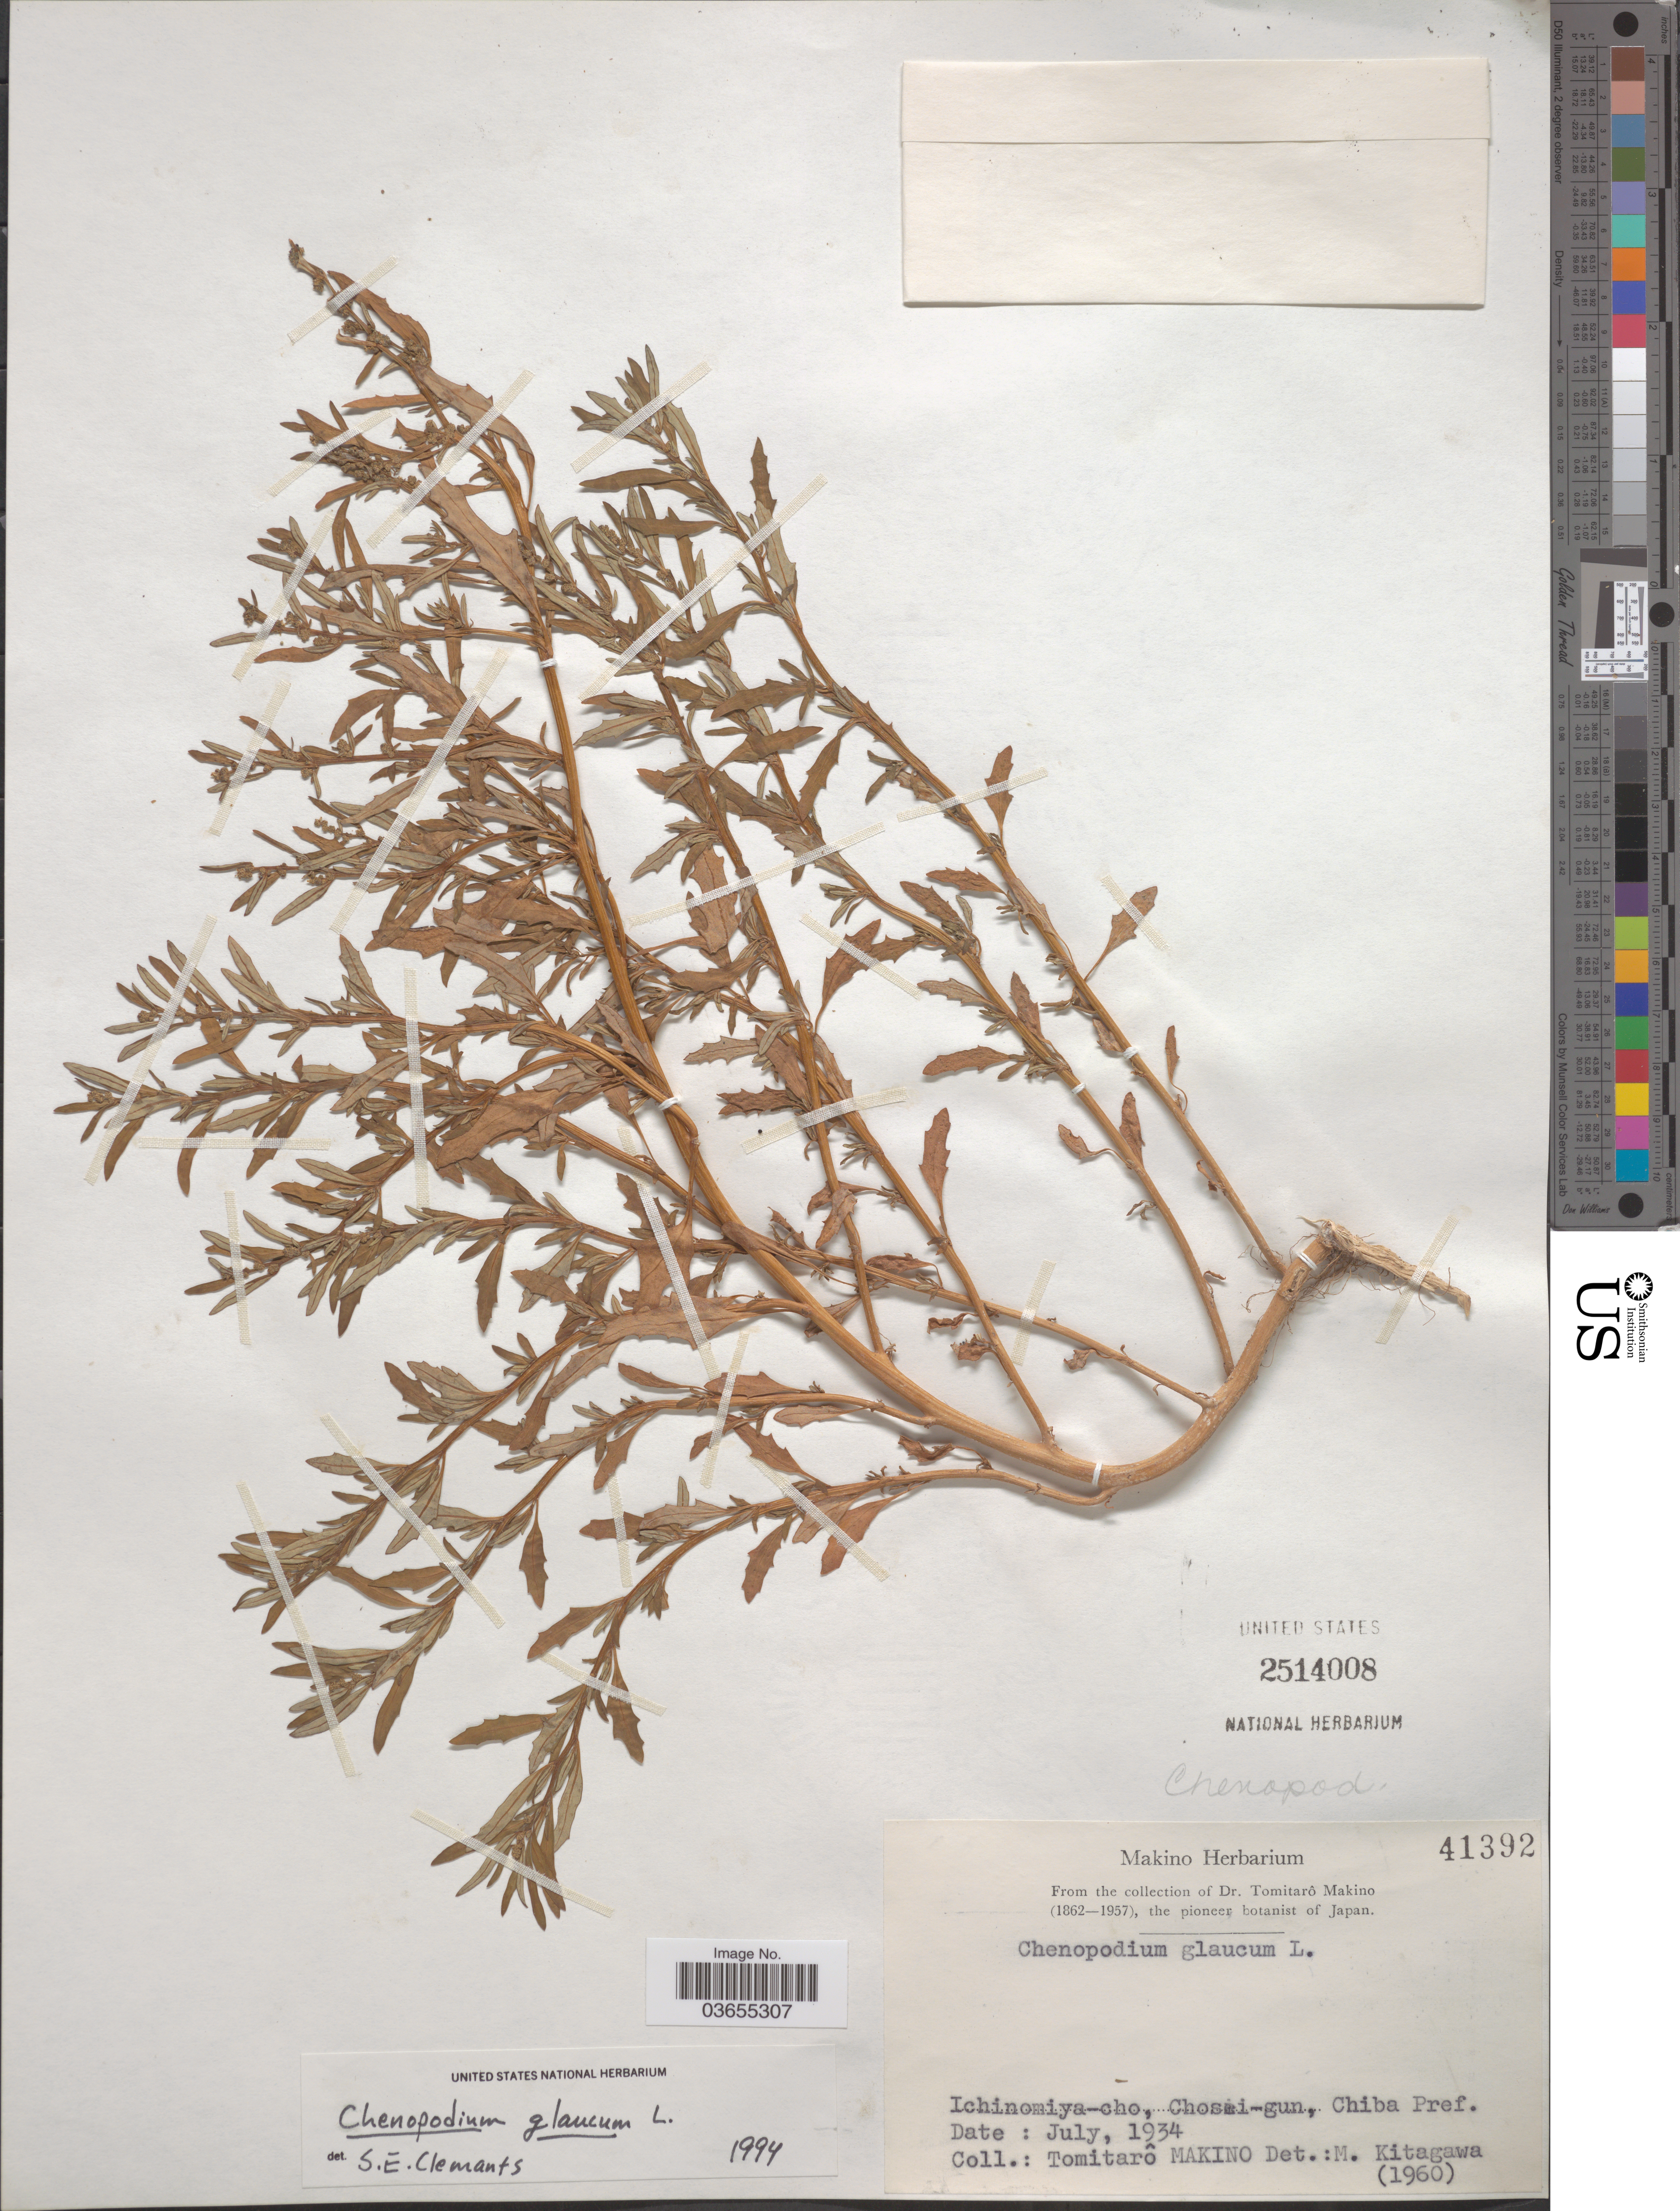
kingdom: Plantae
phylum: Tracheophyta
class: Magnoliopsida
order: Caryophyllales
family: Amaranthaceae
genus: Chenopodium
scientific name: Chenopodium glaucum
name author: L.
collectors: T. Makino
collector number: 41392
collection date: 1934-07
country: Japan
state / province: Tiba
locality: Ichinomiya-cho, Chosei-gun, Chiba Pref.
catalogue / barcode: US 2514008